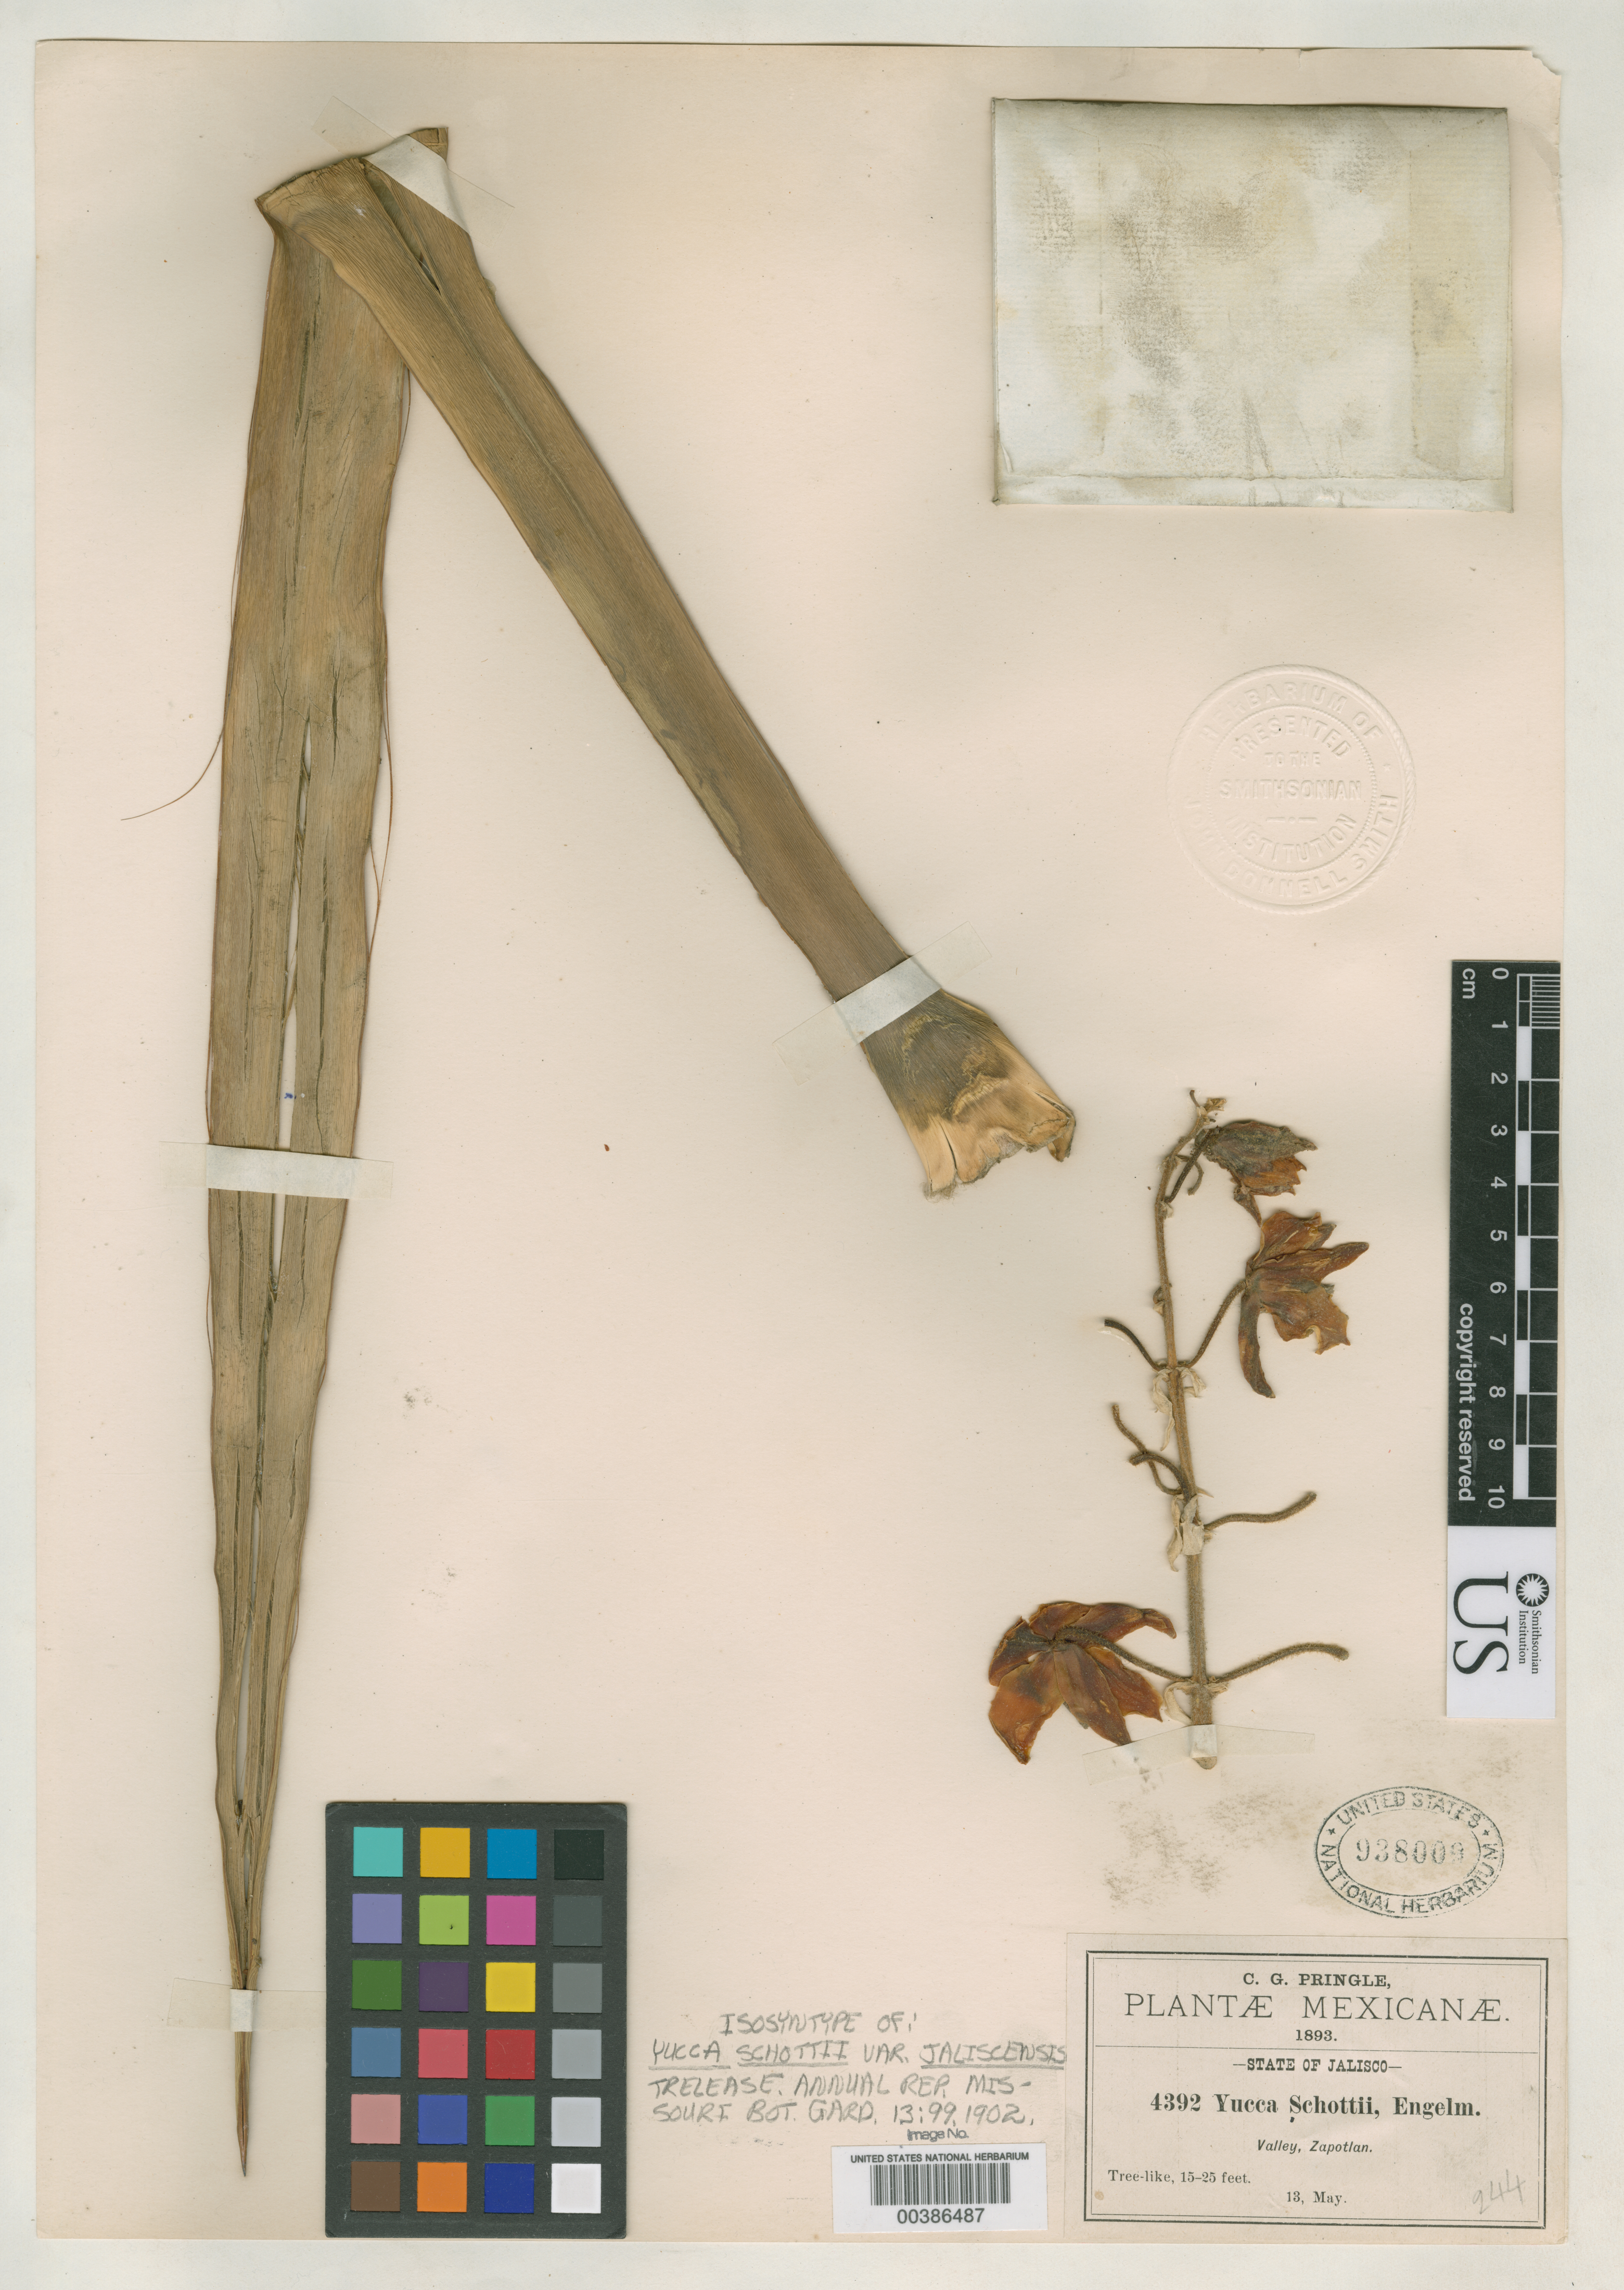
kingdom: Plantae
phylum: Tracheophyta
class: Liliopsida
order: Asparagales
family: Asparagaceae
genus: Yucca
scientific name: Yucca schottii var. jaliscensis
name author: Trel.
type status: Isosyntype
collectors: C. G. Pringle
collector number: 4392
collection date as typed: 13 May 1893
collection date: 1893-05-13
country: Mexico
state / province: Jalisco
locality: Valley, Zapotlan.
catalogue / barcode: US 938009